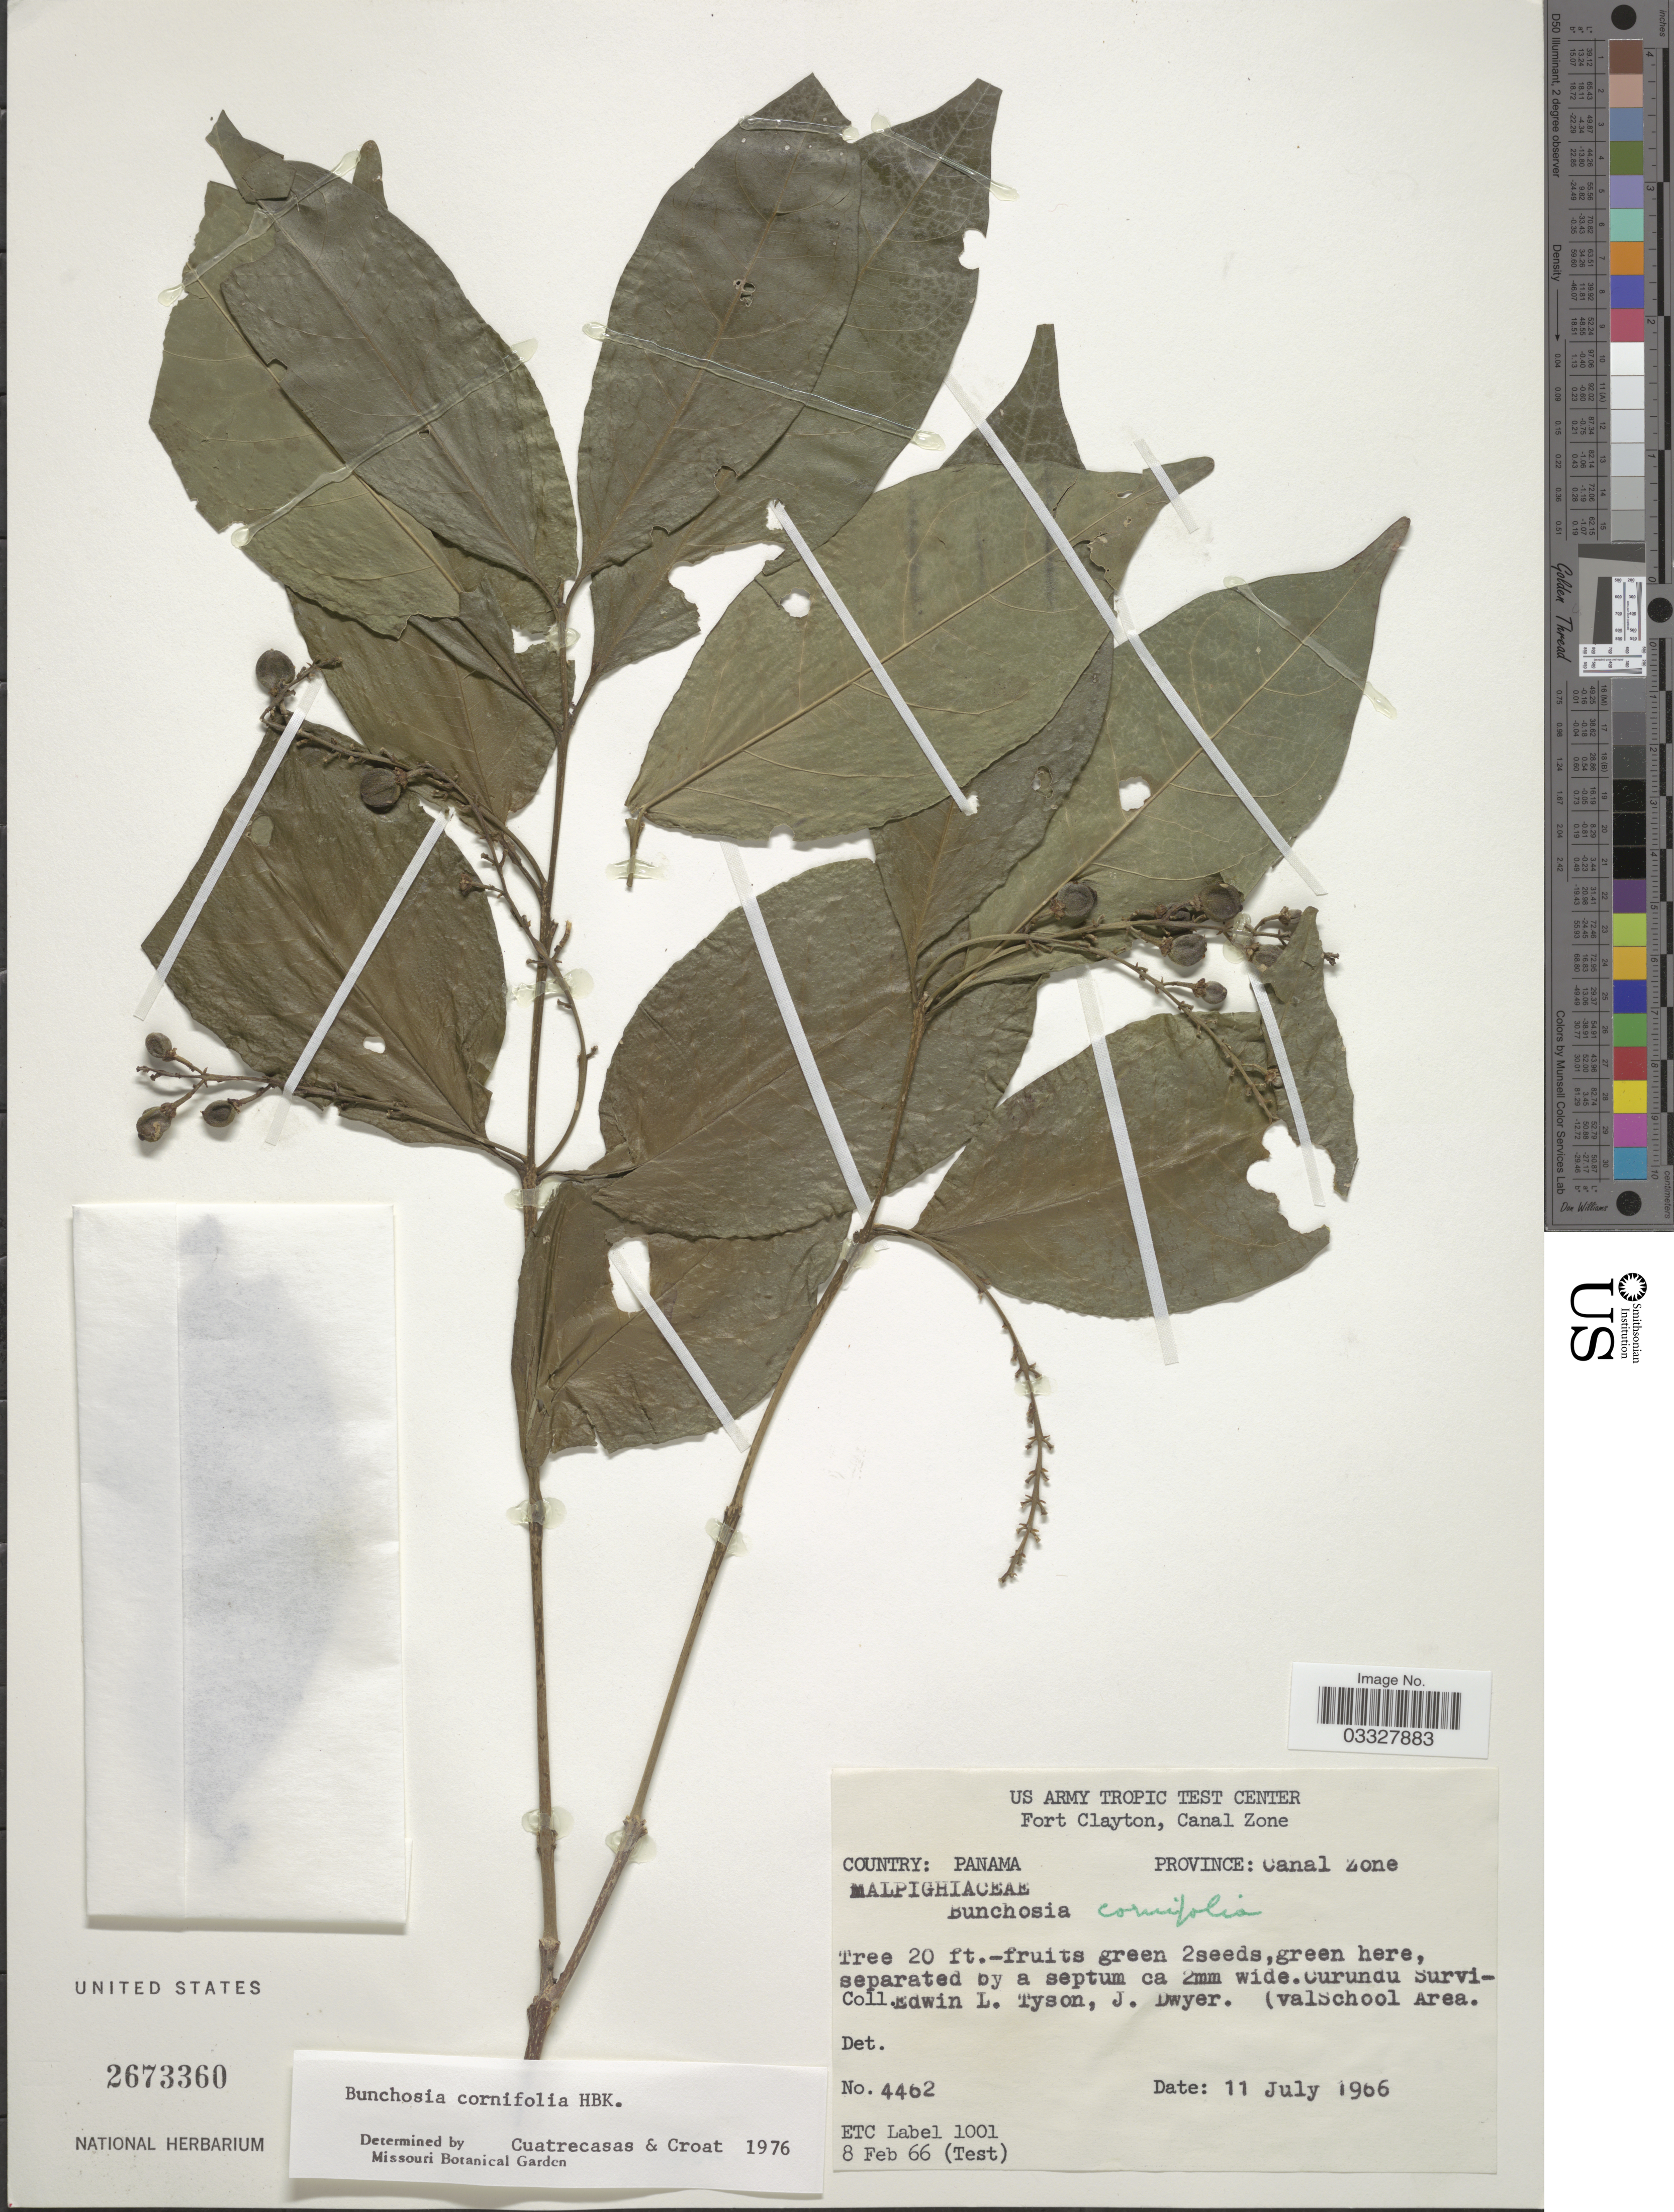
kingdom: Plantae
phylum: Tracheophyta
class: Magnoliopsida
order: Malpighiales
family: Malpighiaceae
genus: Bunchosia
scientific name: Bunchosia cornifolia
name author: Kunth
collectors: E. L. Tyson & J. Dwyer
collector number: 4462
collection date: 1966-07-11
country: Panama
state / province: Colón / Panamá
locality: Fort Clayton, Canal Zone. Province: Canal Zone.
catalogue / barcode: US 2673360